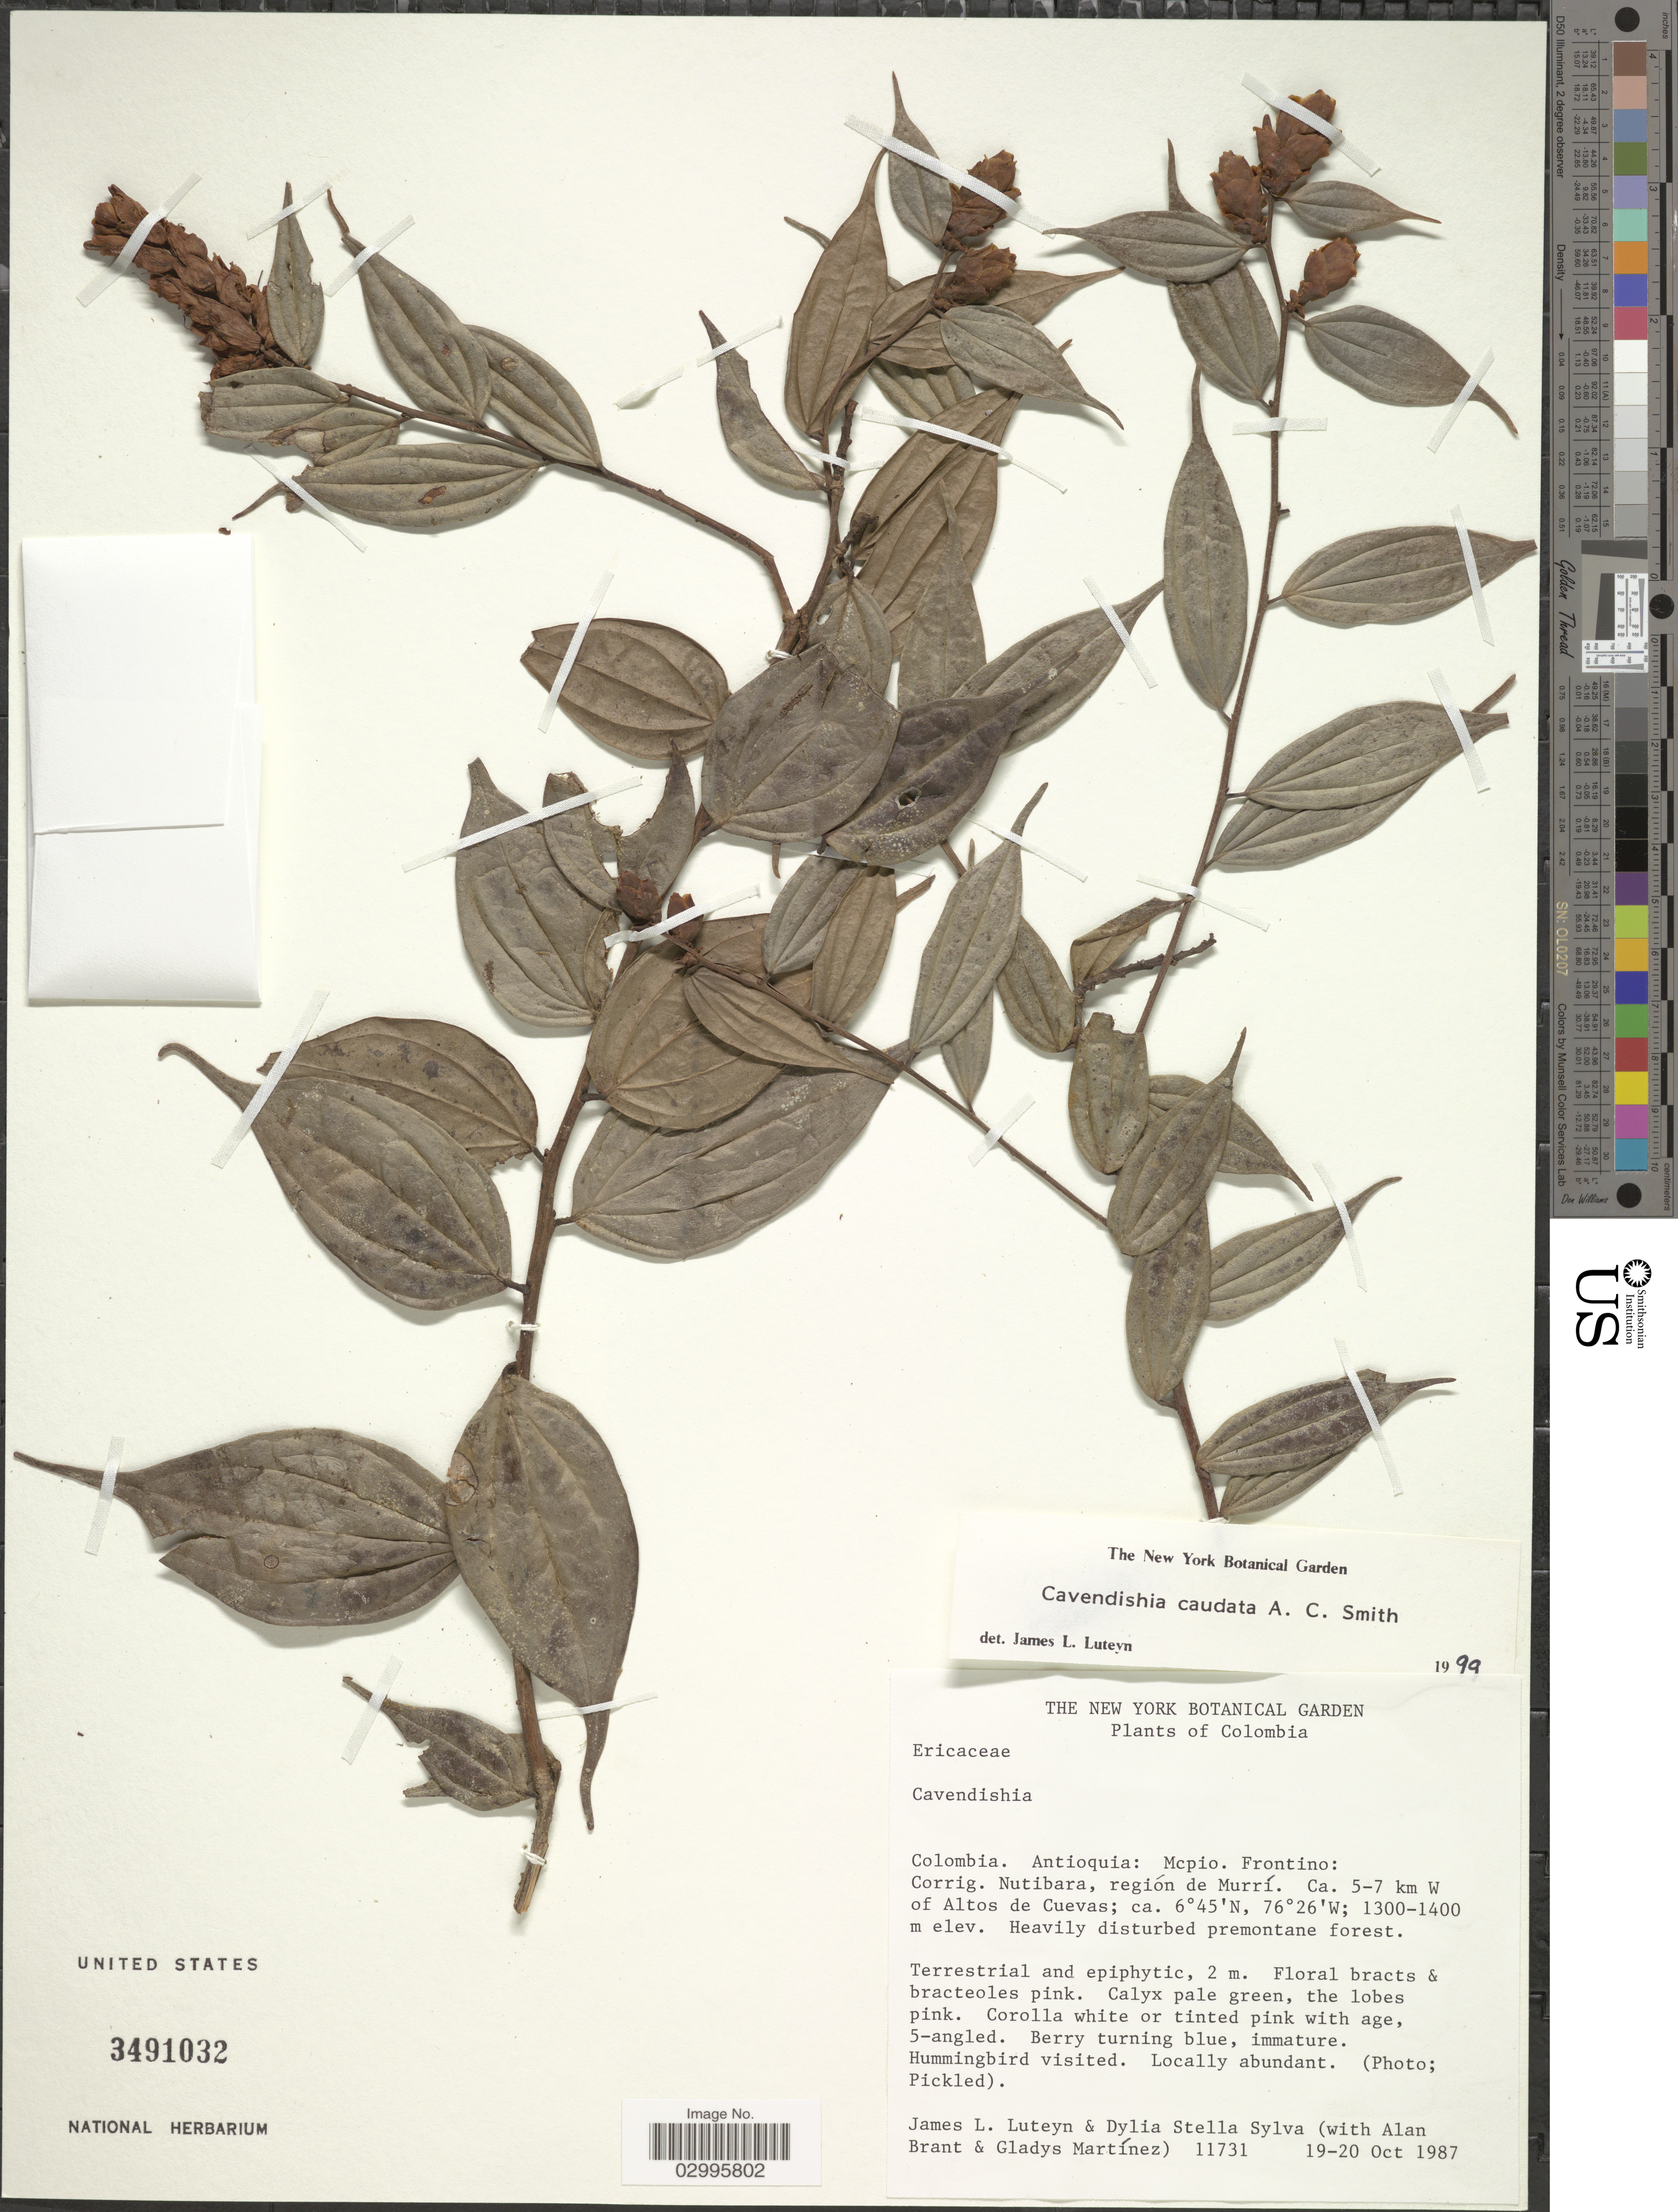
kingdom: Plantae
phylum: Tracheophyta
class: Magnoliopsida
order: Ericales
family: Ericaceae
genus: Cavendishia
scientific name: Cavendishia caudata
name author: A.C. Sm.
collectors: J. Luteyn, D. Sylva, A. Brant & G. Martínez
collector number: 11731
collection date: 1987-10-19/1987-10-20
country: Colombia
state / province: Antioquia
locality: Mcpio. Frontino: Corrig. Nutibara, región de Murrí. Ca. 5-7 km W of Altos de Cuevas.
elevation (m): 1300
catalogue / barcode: US 3491032